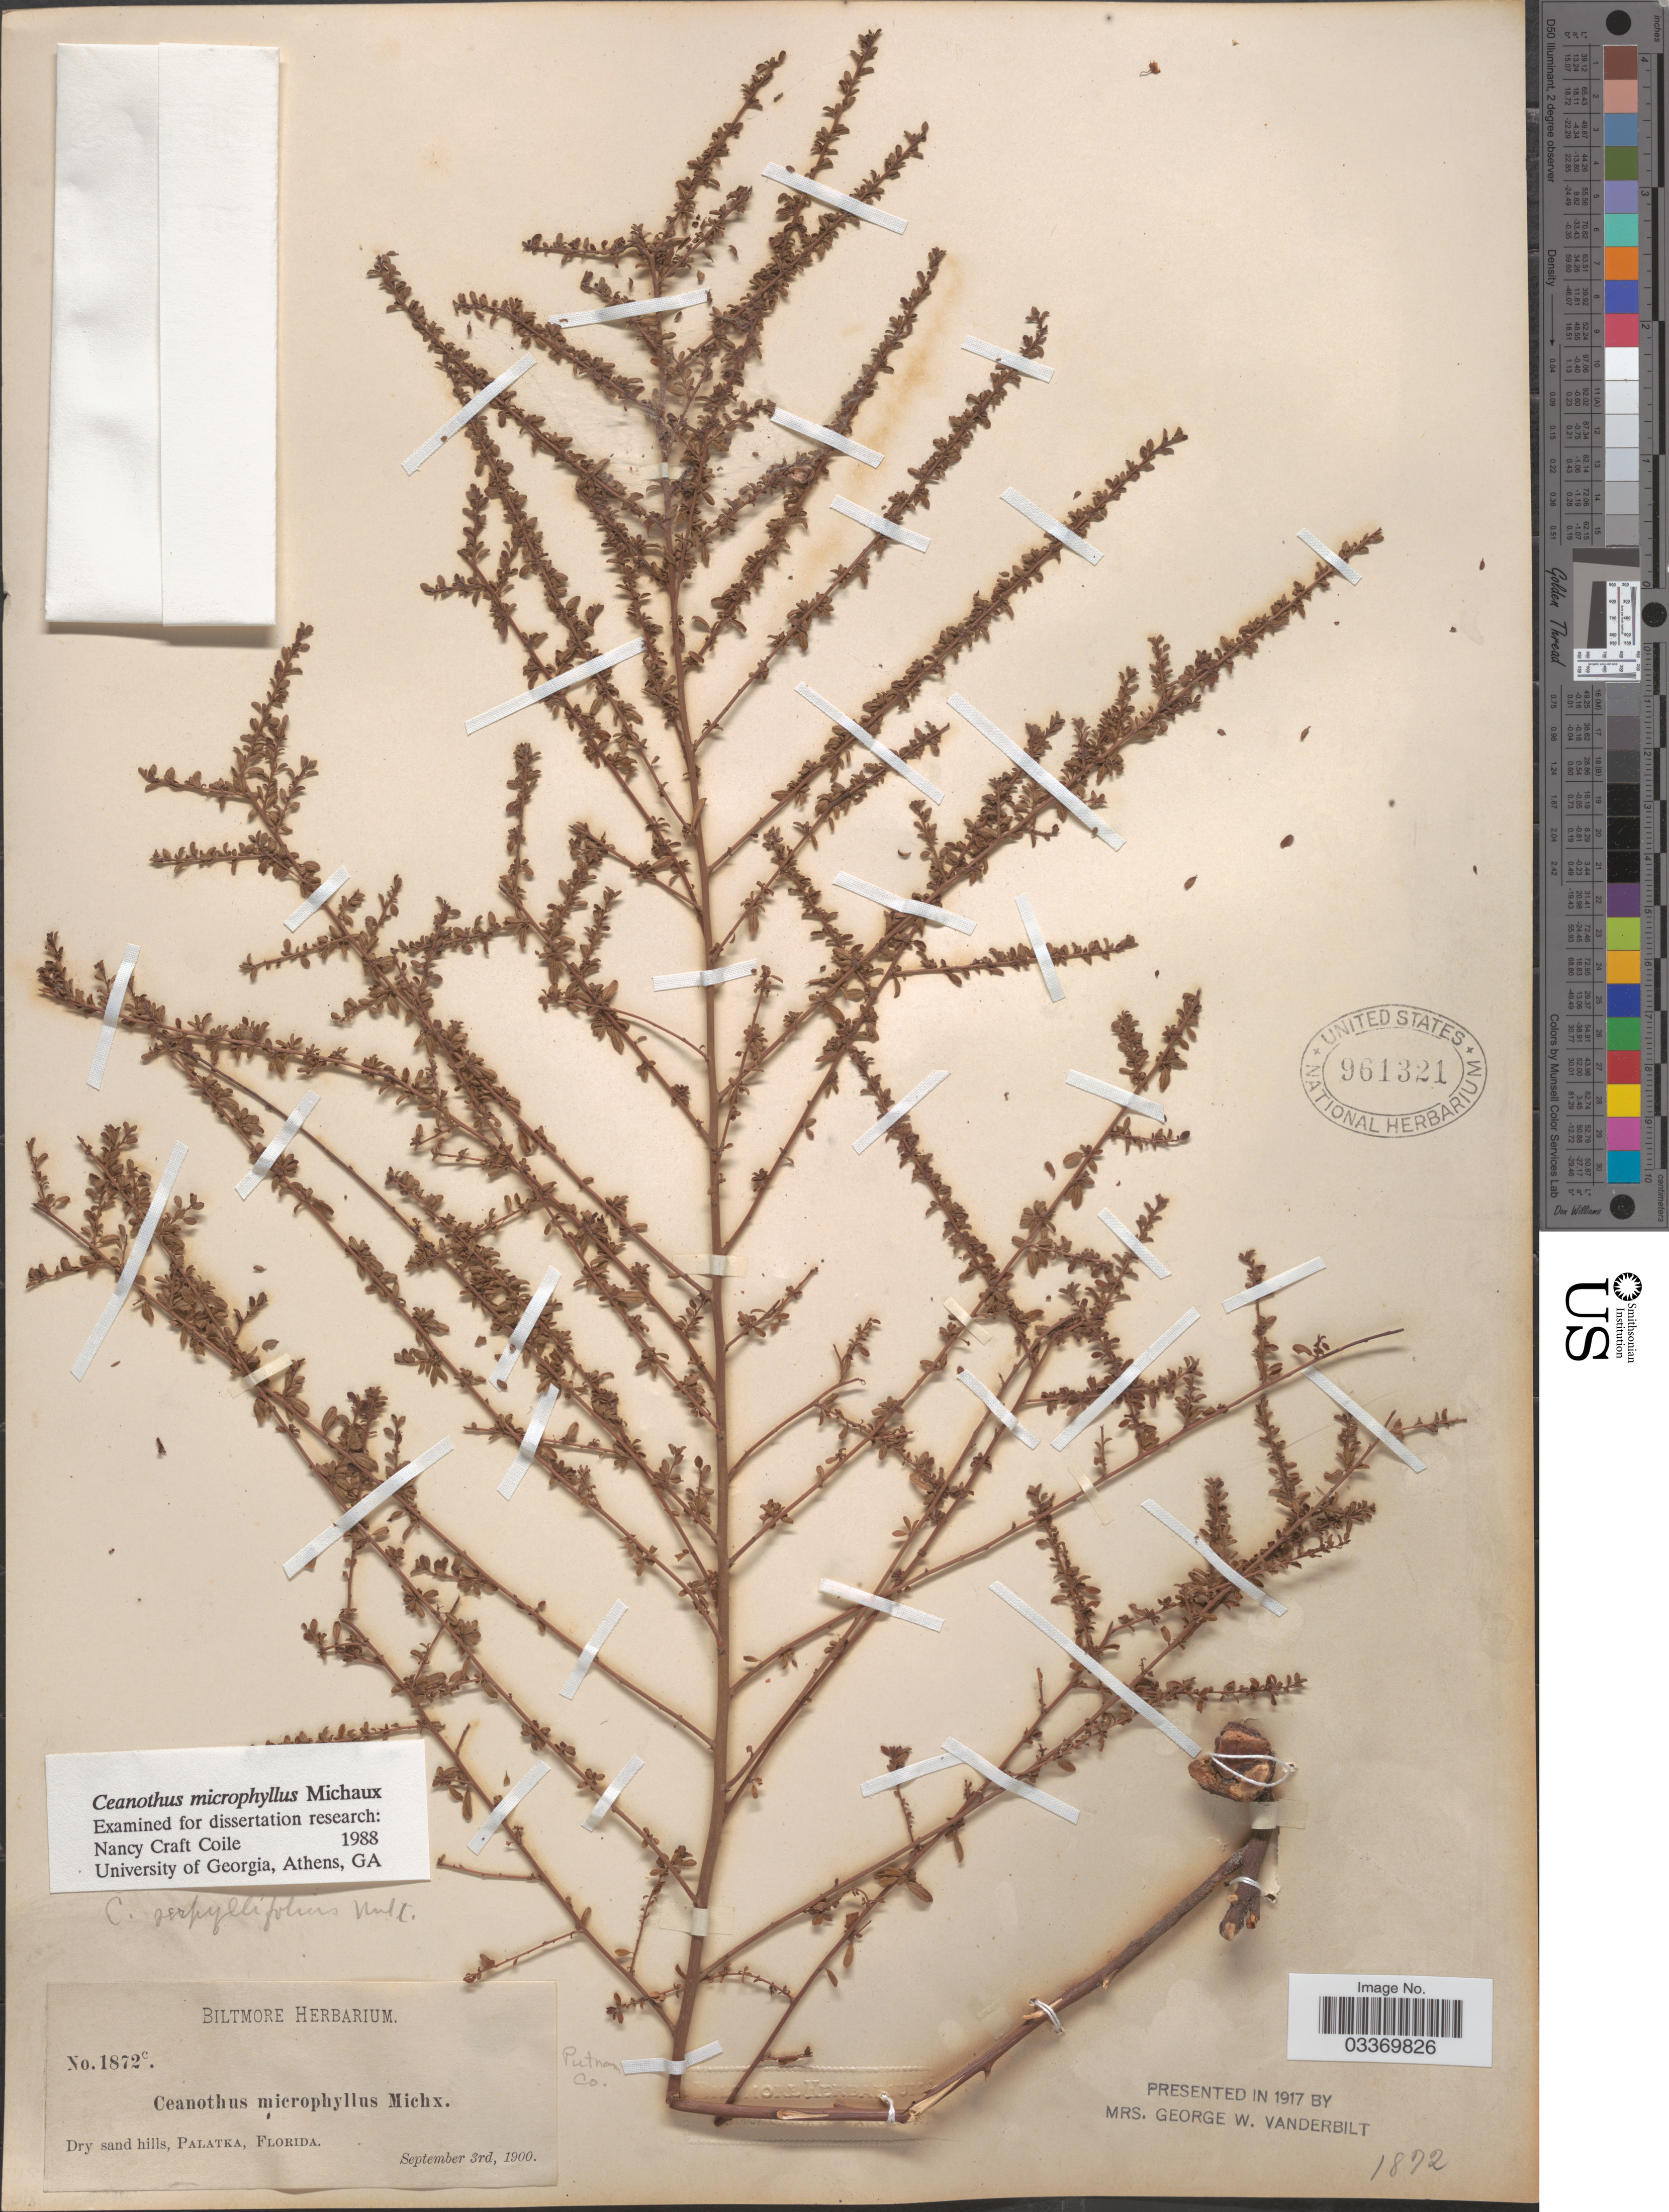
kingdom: Plantae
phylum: Tracheophyta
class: Magnoliopsida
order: Rosales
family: Rhamnaceae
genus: Ceanothus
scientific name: Ceanothus microphyllus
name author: Michx.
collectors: ex herb. Biltmore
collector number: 1872c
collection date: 1900-09-03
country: United States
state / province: Florida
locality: Palatka. Putnam Co.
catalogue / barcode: US 961321